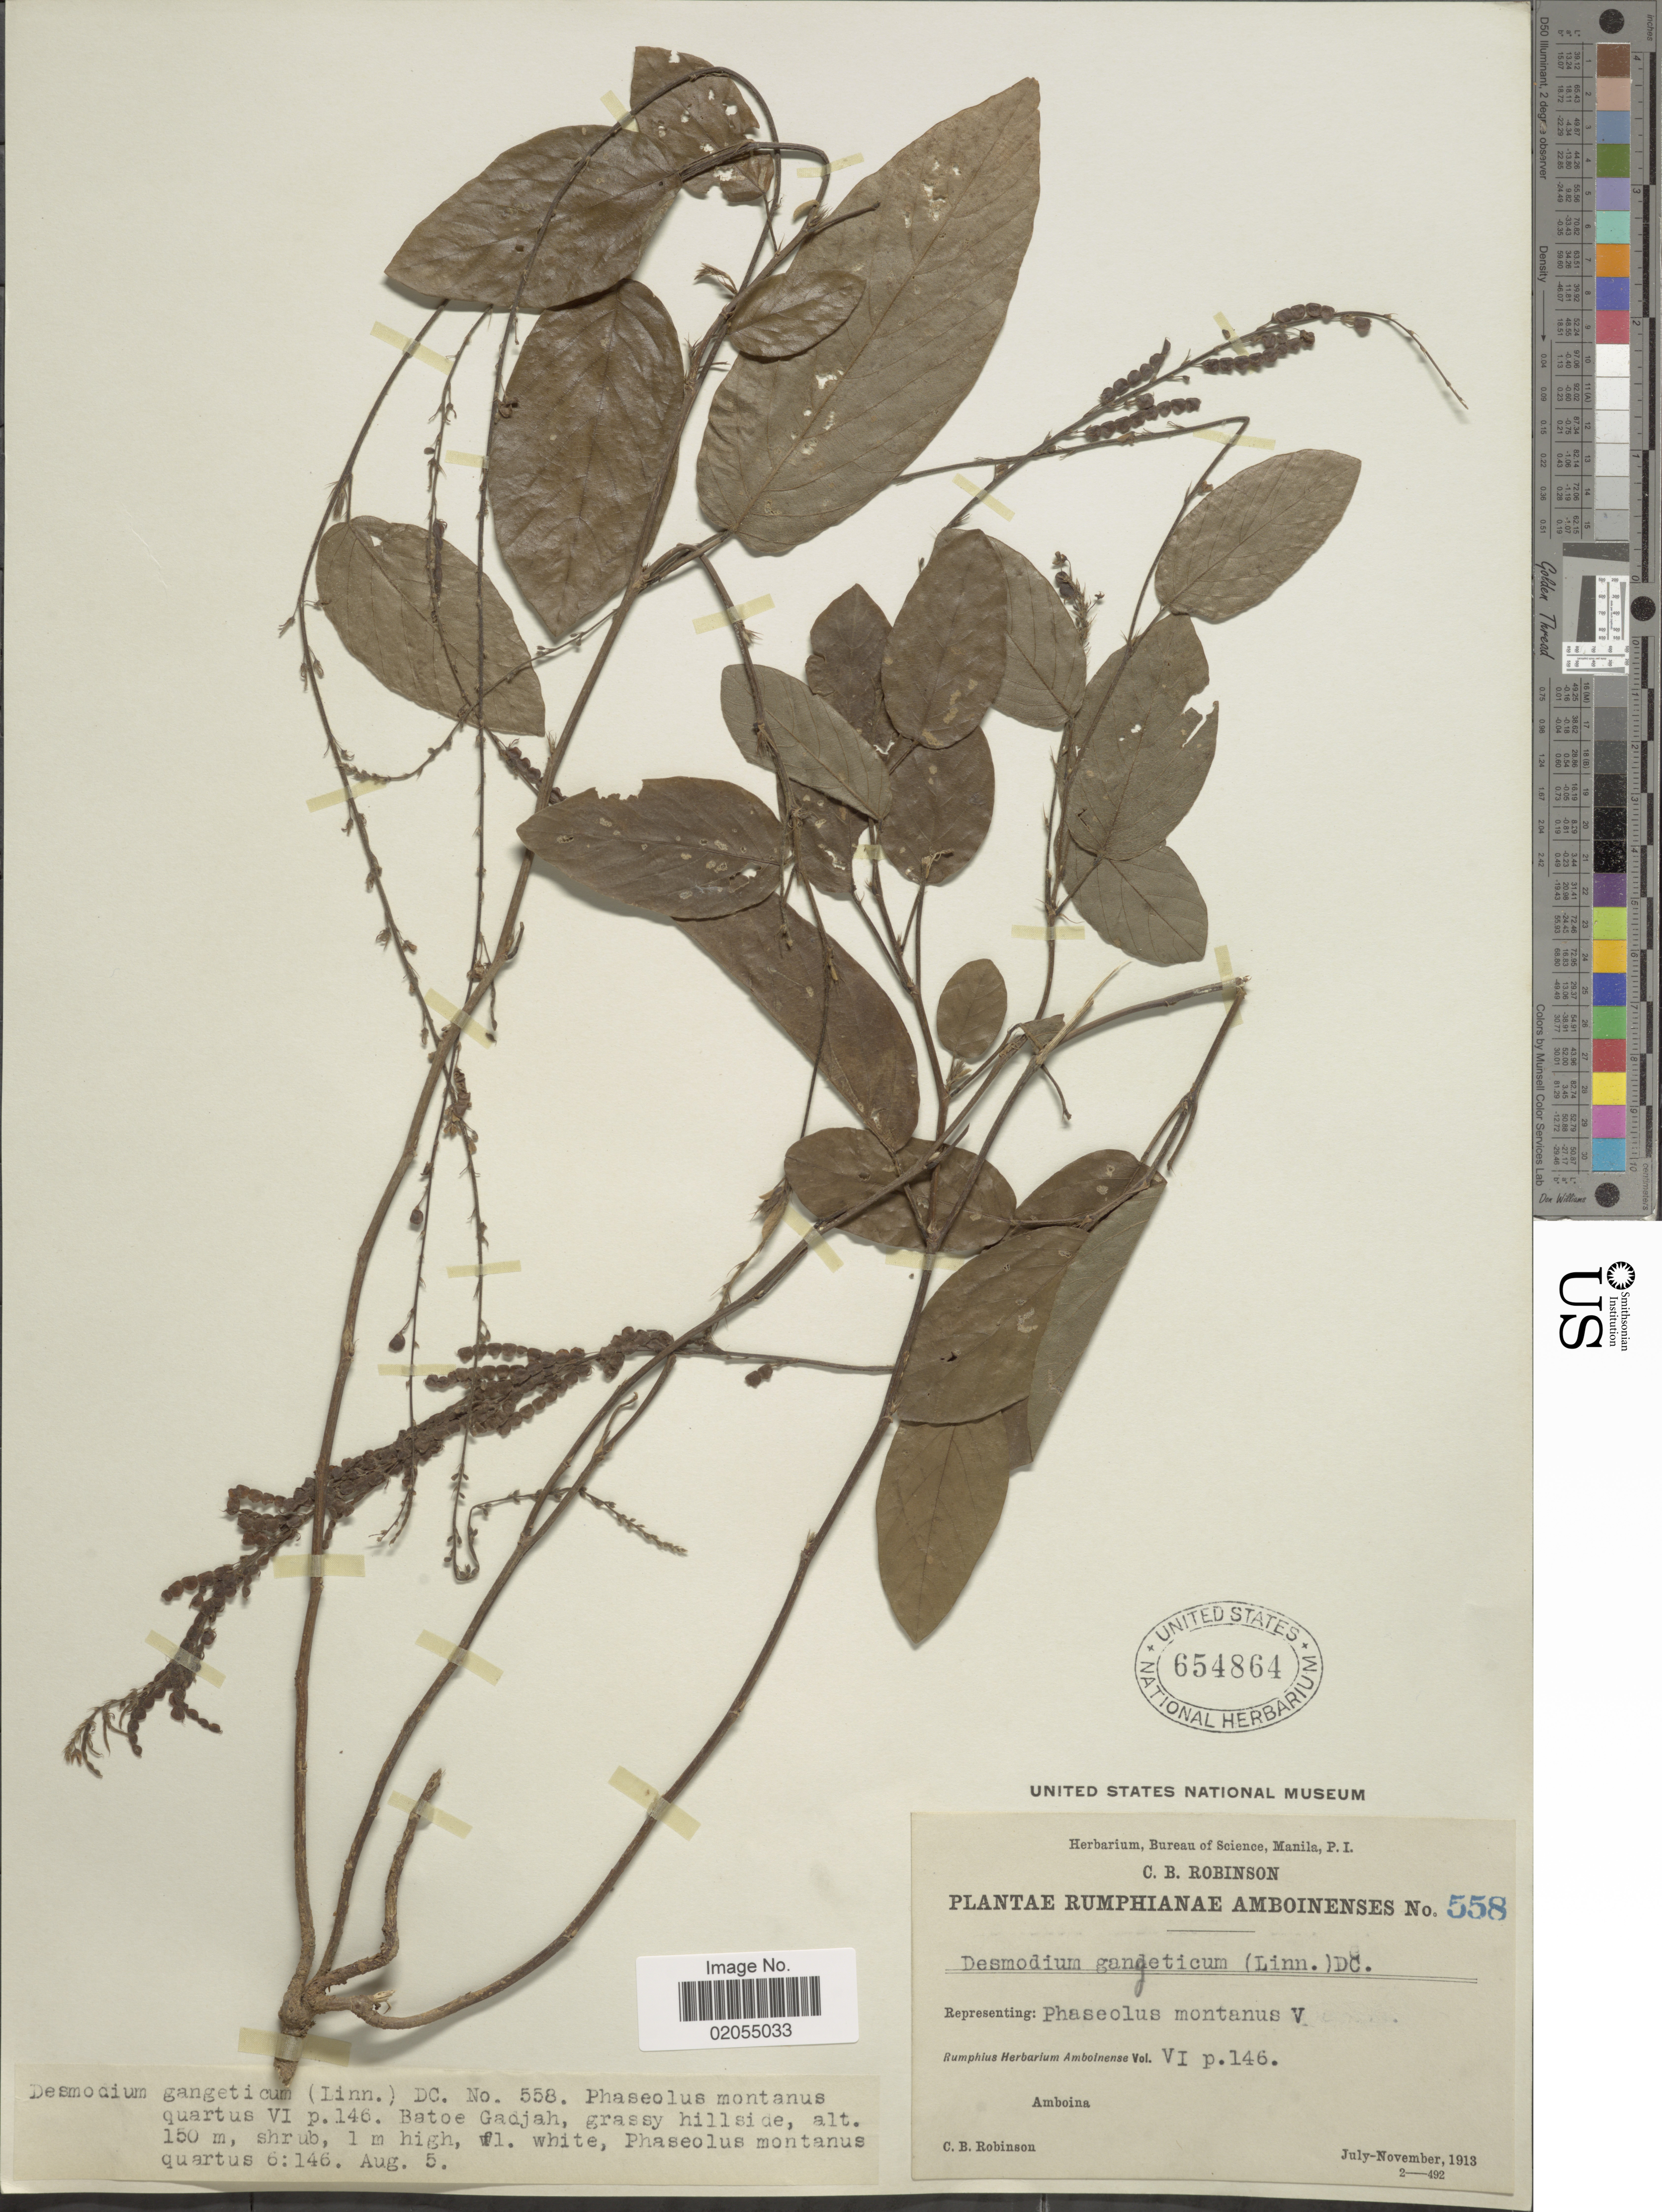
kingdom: Plantae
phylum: Tracheophyta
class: Magnoliopsida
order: Fabales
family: Fabaceae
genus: Pleurolobus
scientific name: Pleurolobus gangeticus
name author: (L.) J. St.-Hil. ex H. Ohashi & K. Ohashi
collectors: C. Robinson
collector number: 558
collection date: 1913-07/1913-11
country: Indonesia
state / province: Maluku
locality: Amboina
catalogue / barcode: US 654864